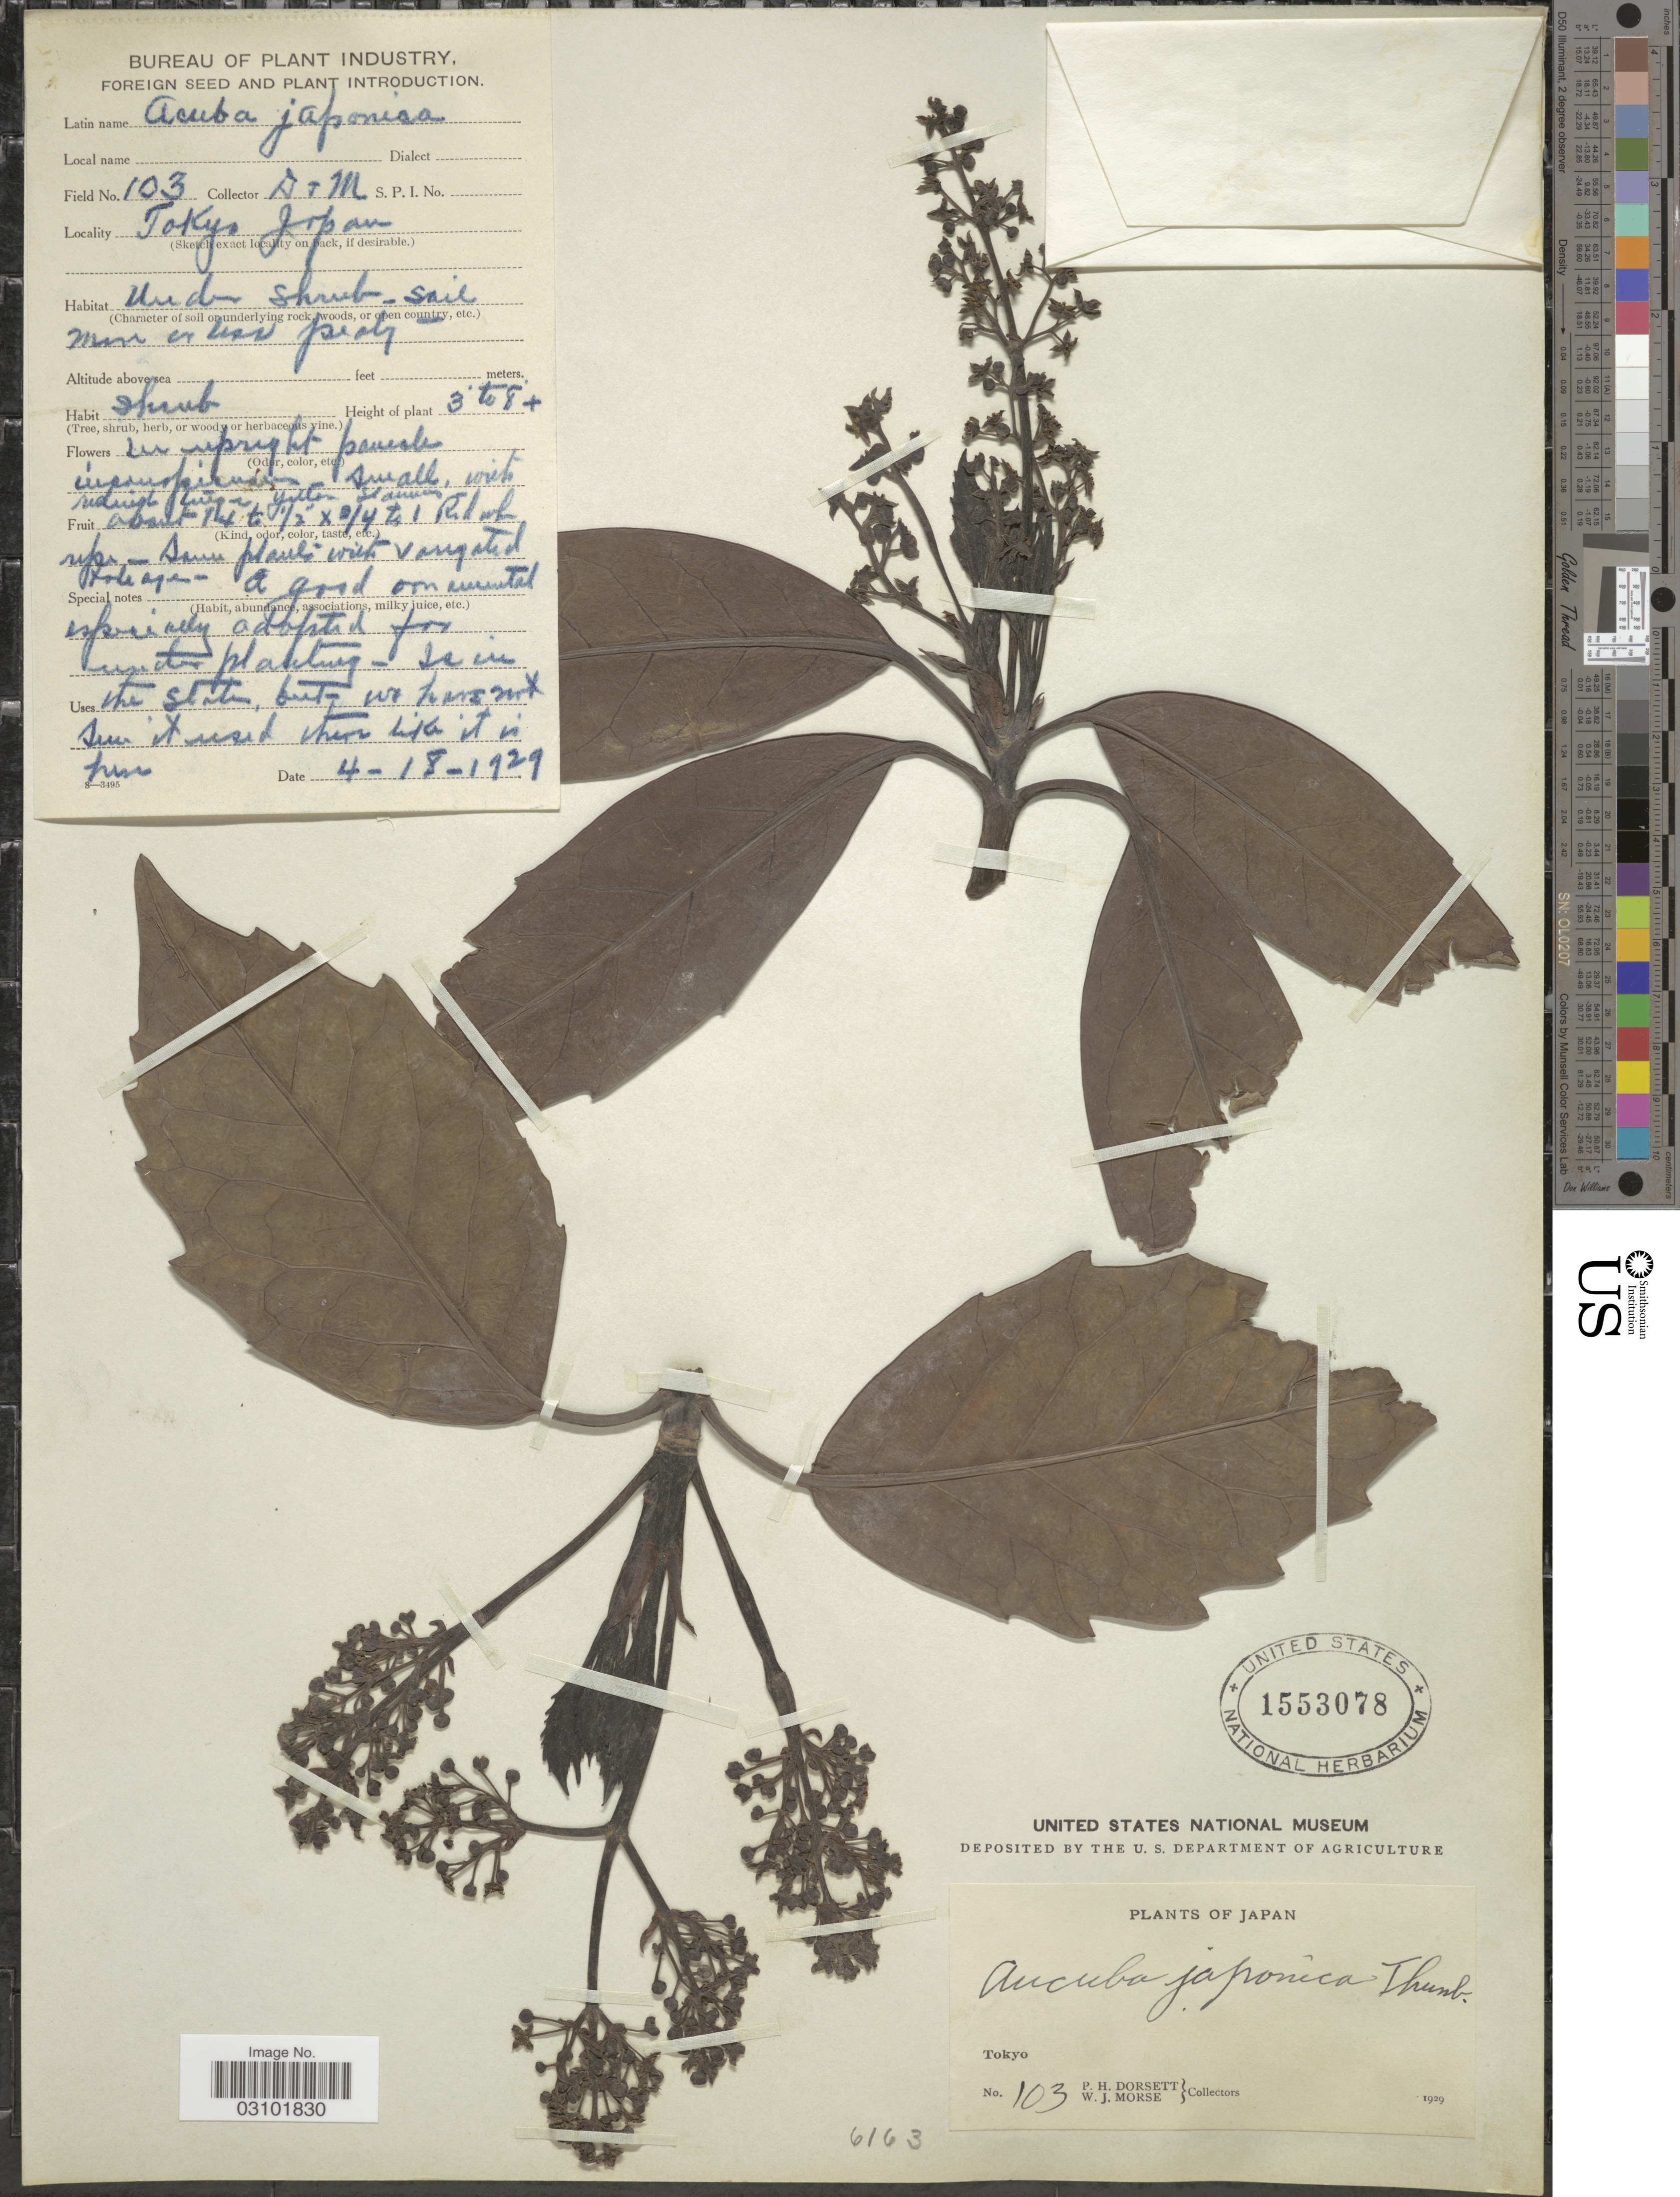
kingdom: Plantae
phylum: Tracheophyta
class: Magnoliopsida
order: Garryales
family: Garryaceae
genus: Aucuba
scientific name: Aucuba japonica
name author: Thunb.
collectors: P. H. Dorsett & W. J. Morse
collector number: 103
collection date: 1929-04-18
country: Japan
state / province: Tokyo, Federal City of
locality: Tokyo.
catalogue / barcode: US 1553078